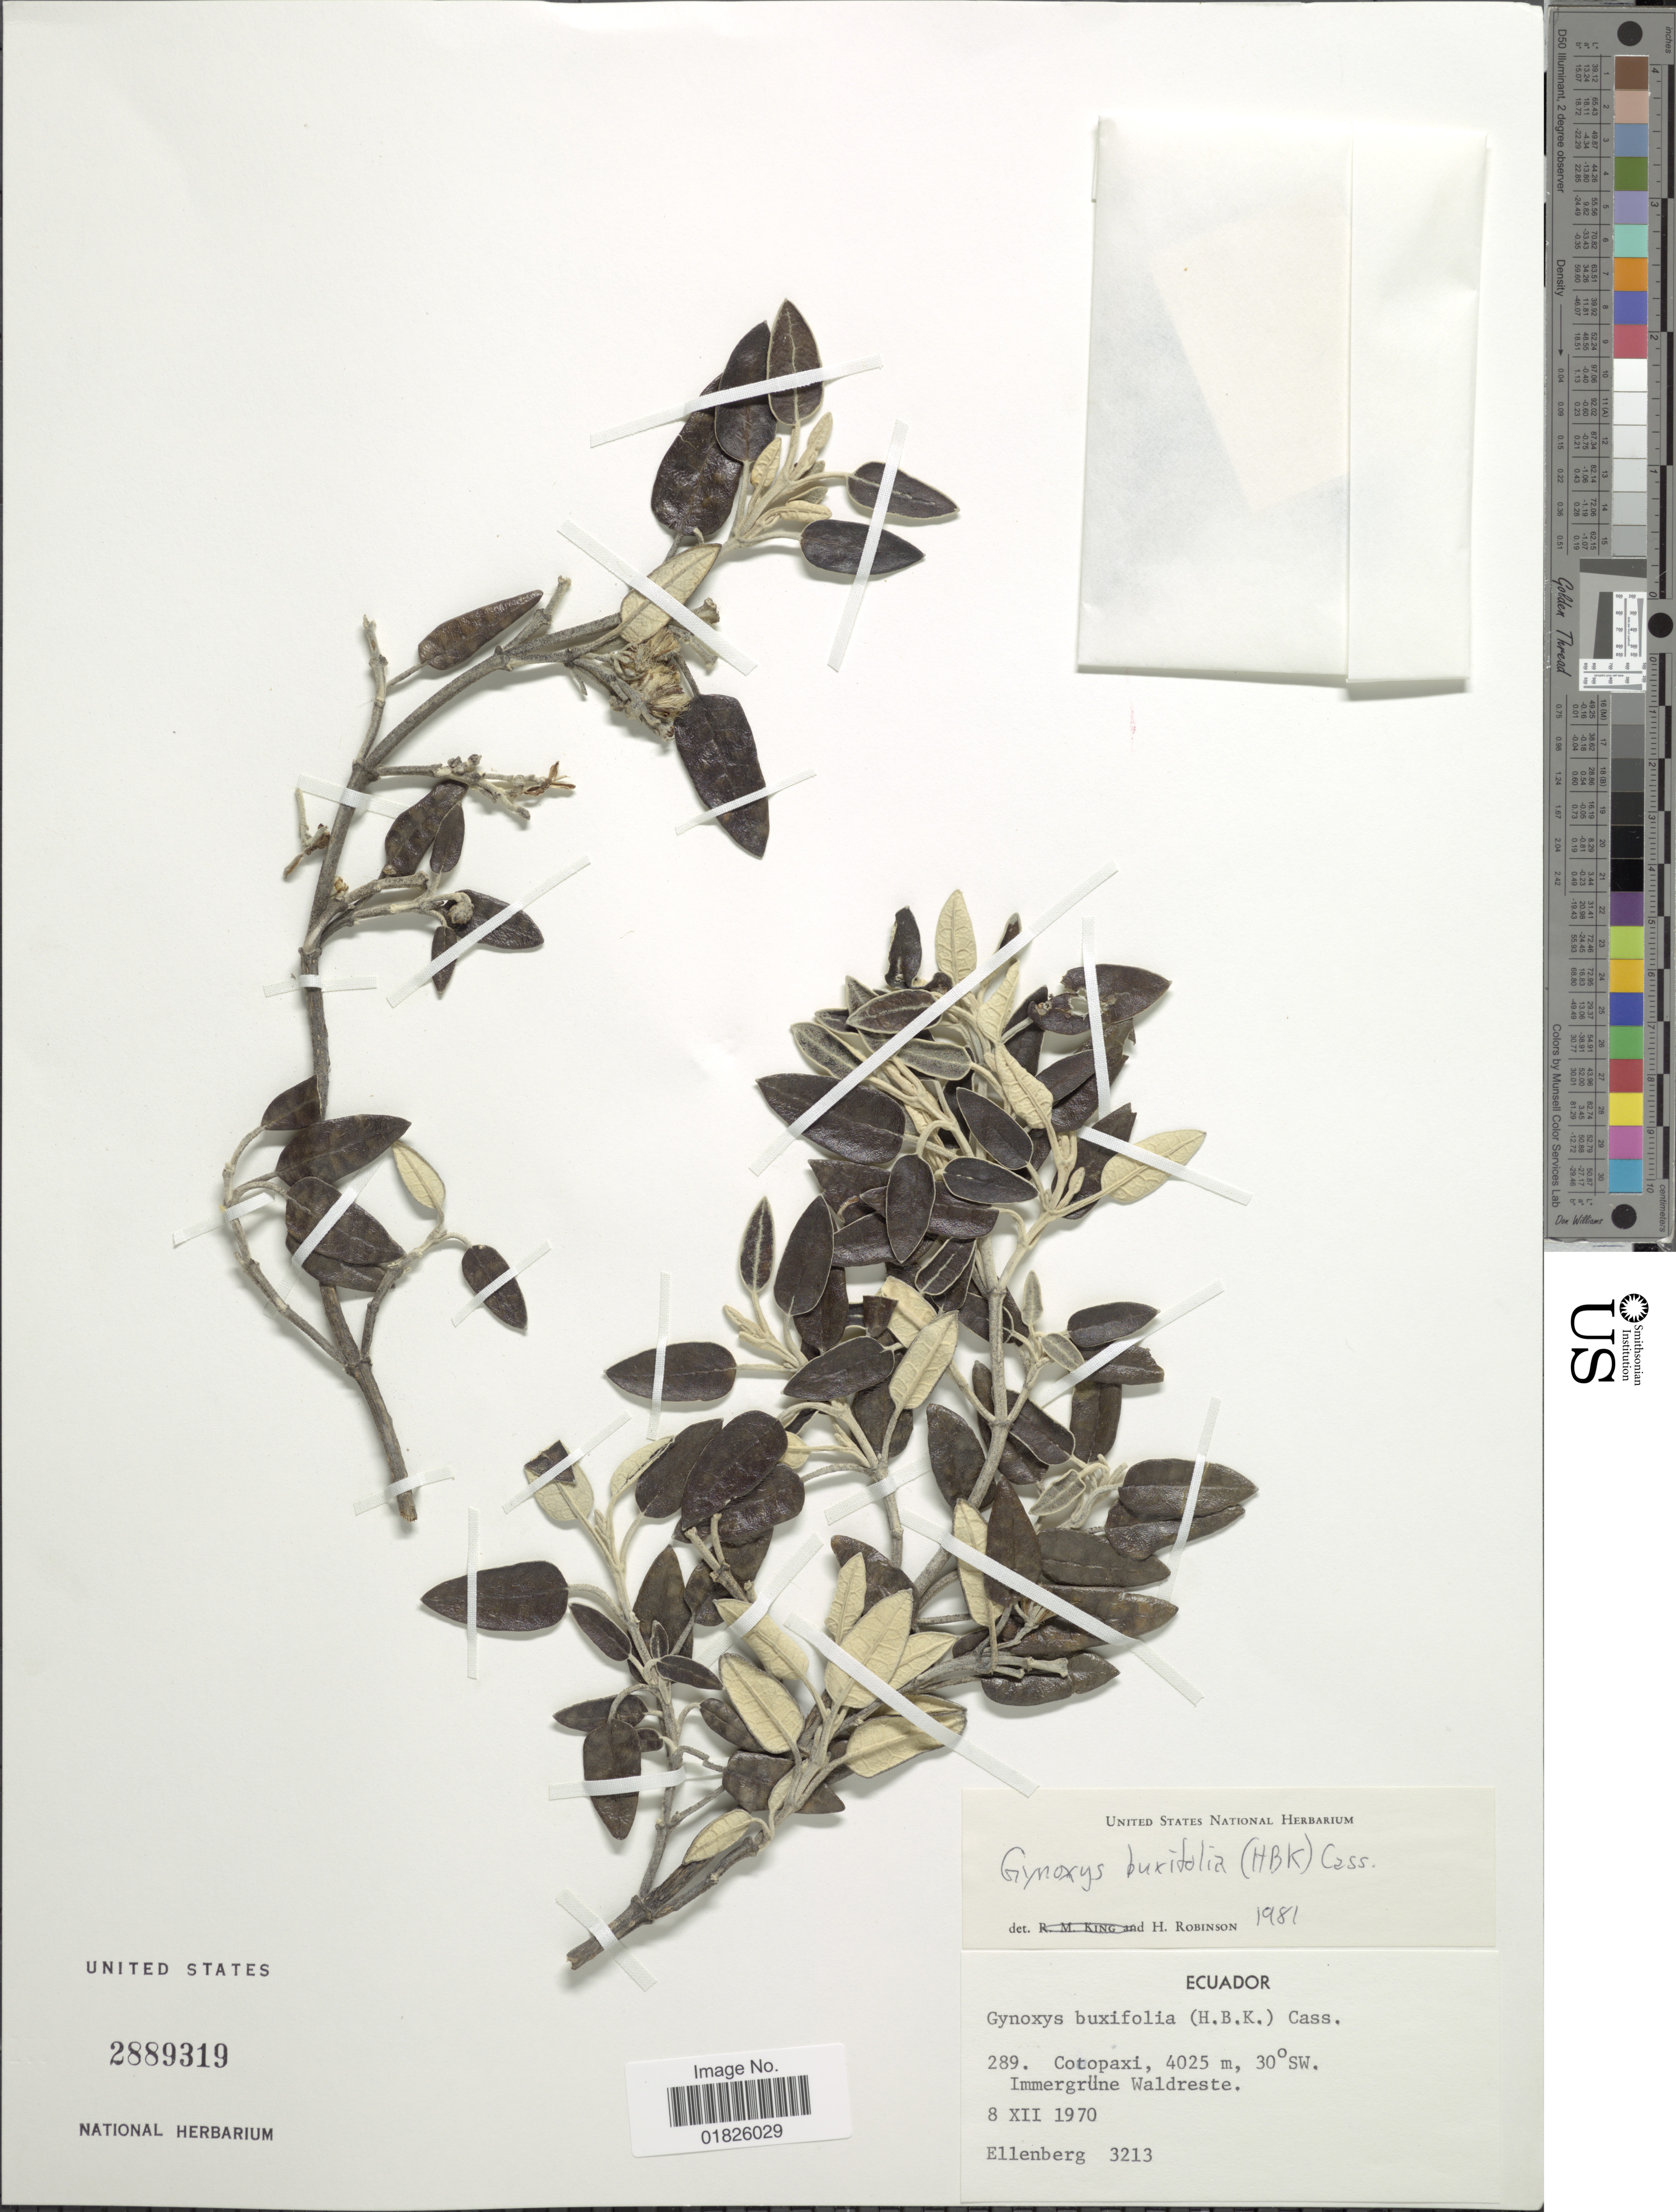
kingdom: Plantae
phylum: Tracheophyta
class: Magnoliopsida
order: Asterales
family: Asteraceae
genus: Gynoxys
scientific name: Gynoxys buxifolia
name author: (Kunth) Cass.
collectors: Ellenberg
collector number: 3213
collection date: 1970-12-08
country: Ecuador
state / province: Cotopaxi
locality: Immergrune Waldreste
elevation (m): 4025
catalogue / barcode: US 2889319